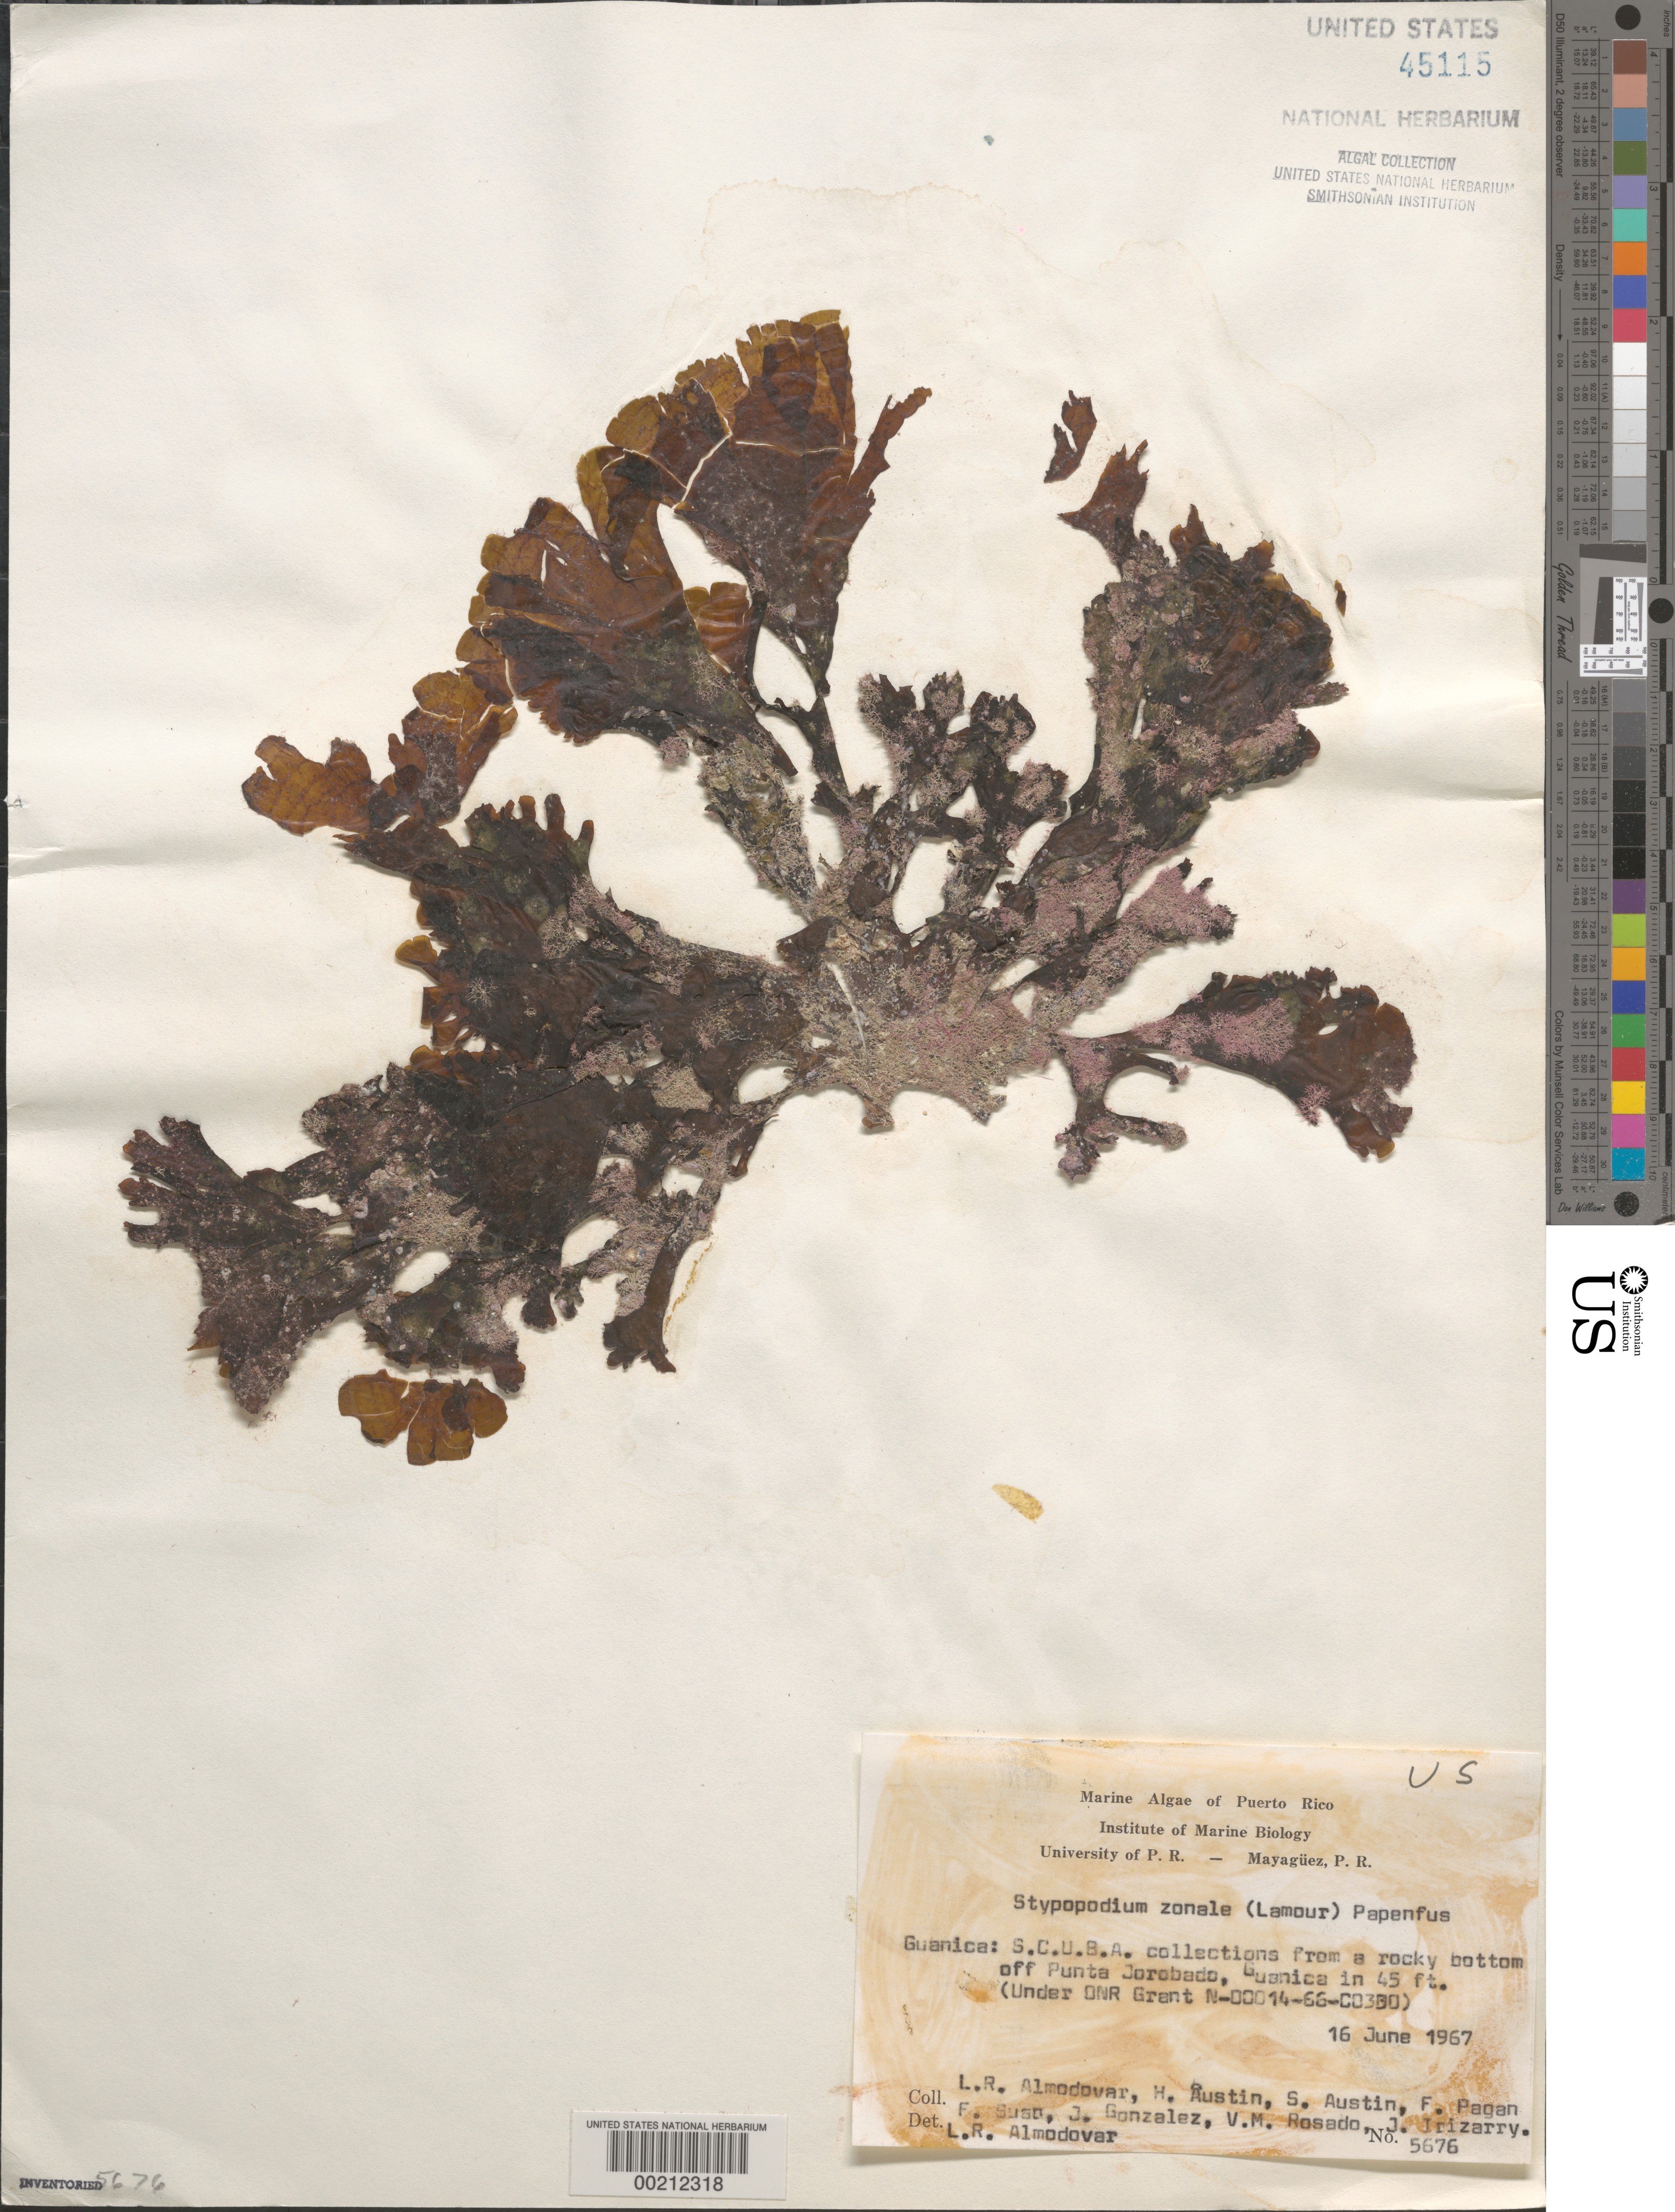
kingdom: Chromista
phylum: Ochrophyta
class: Phaeophyceae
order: Dictyotales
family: Dictyotaceae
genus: Stypopodium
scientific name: Stypopodium zonale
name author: (J.V.Lamouroux) Papenf.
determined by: Almodovar, L. R.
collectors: L. Almodovar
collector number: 5676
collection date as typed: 16 Jun 1967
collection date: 1967-06-16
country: Puerto Rico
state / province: Guanica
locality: Off punta jorobado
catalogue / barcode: US 45115